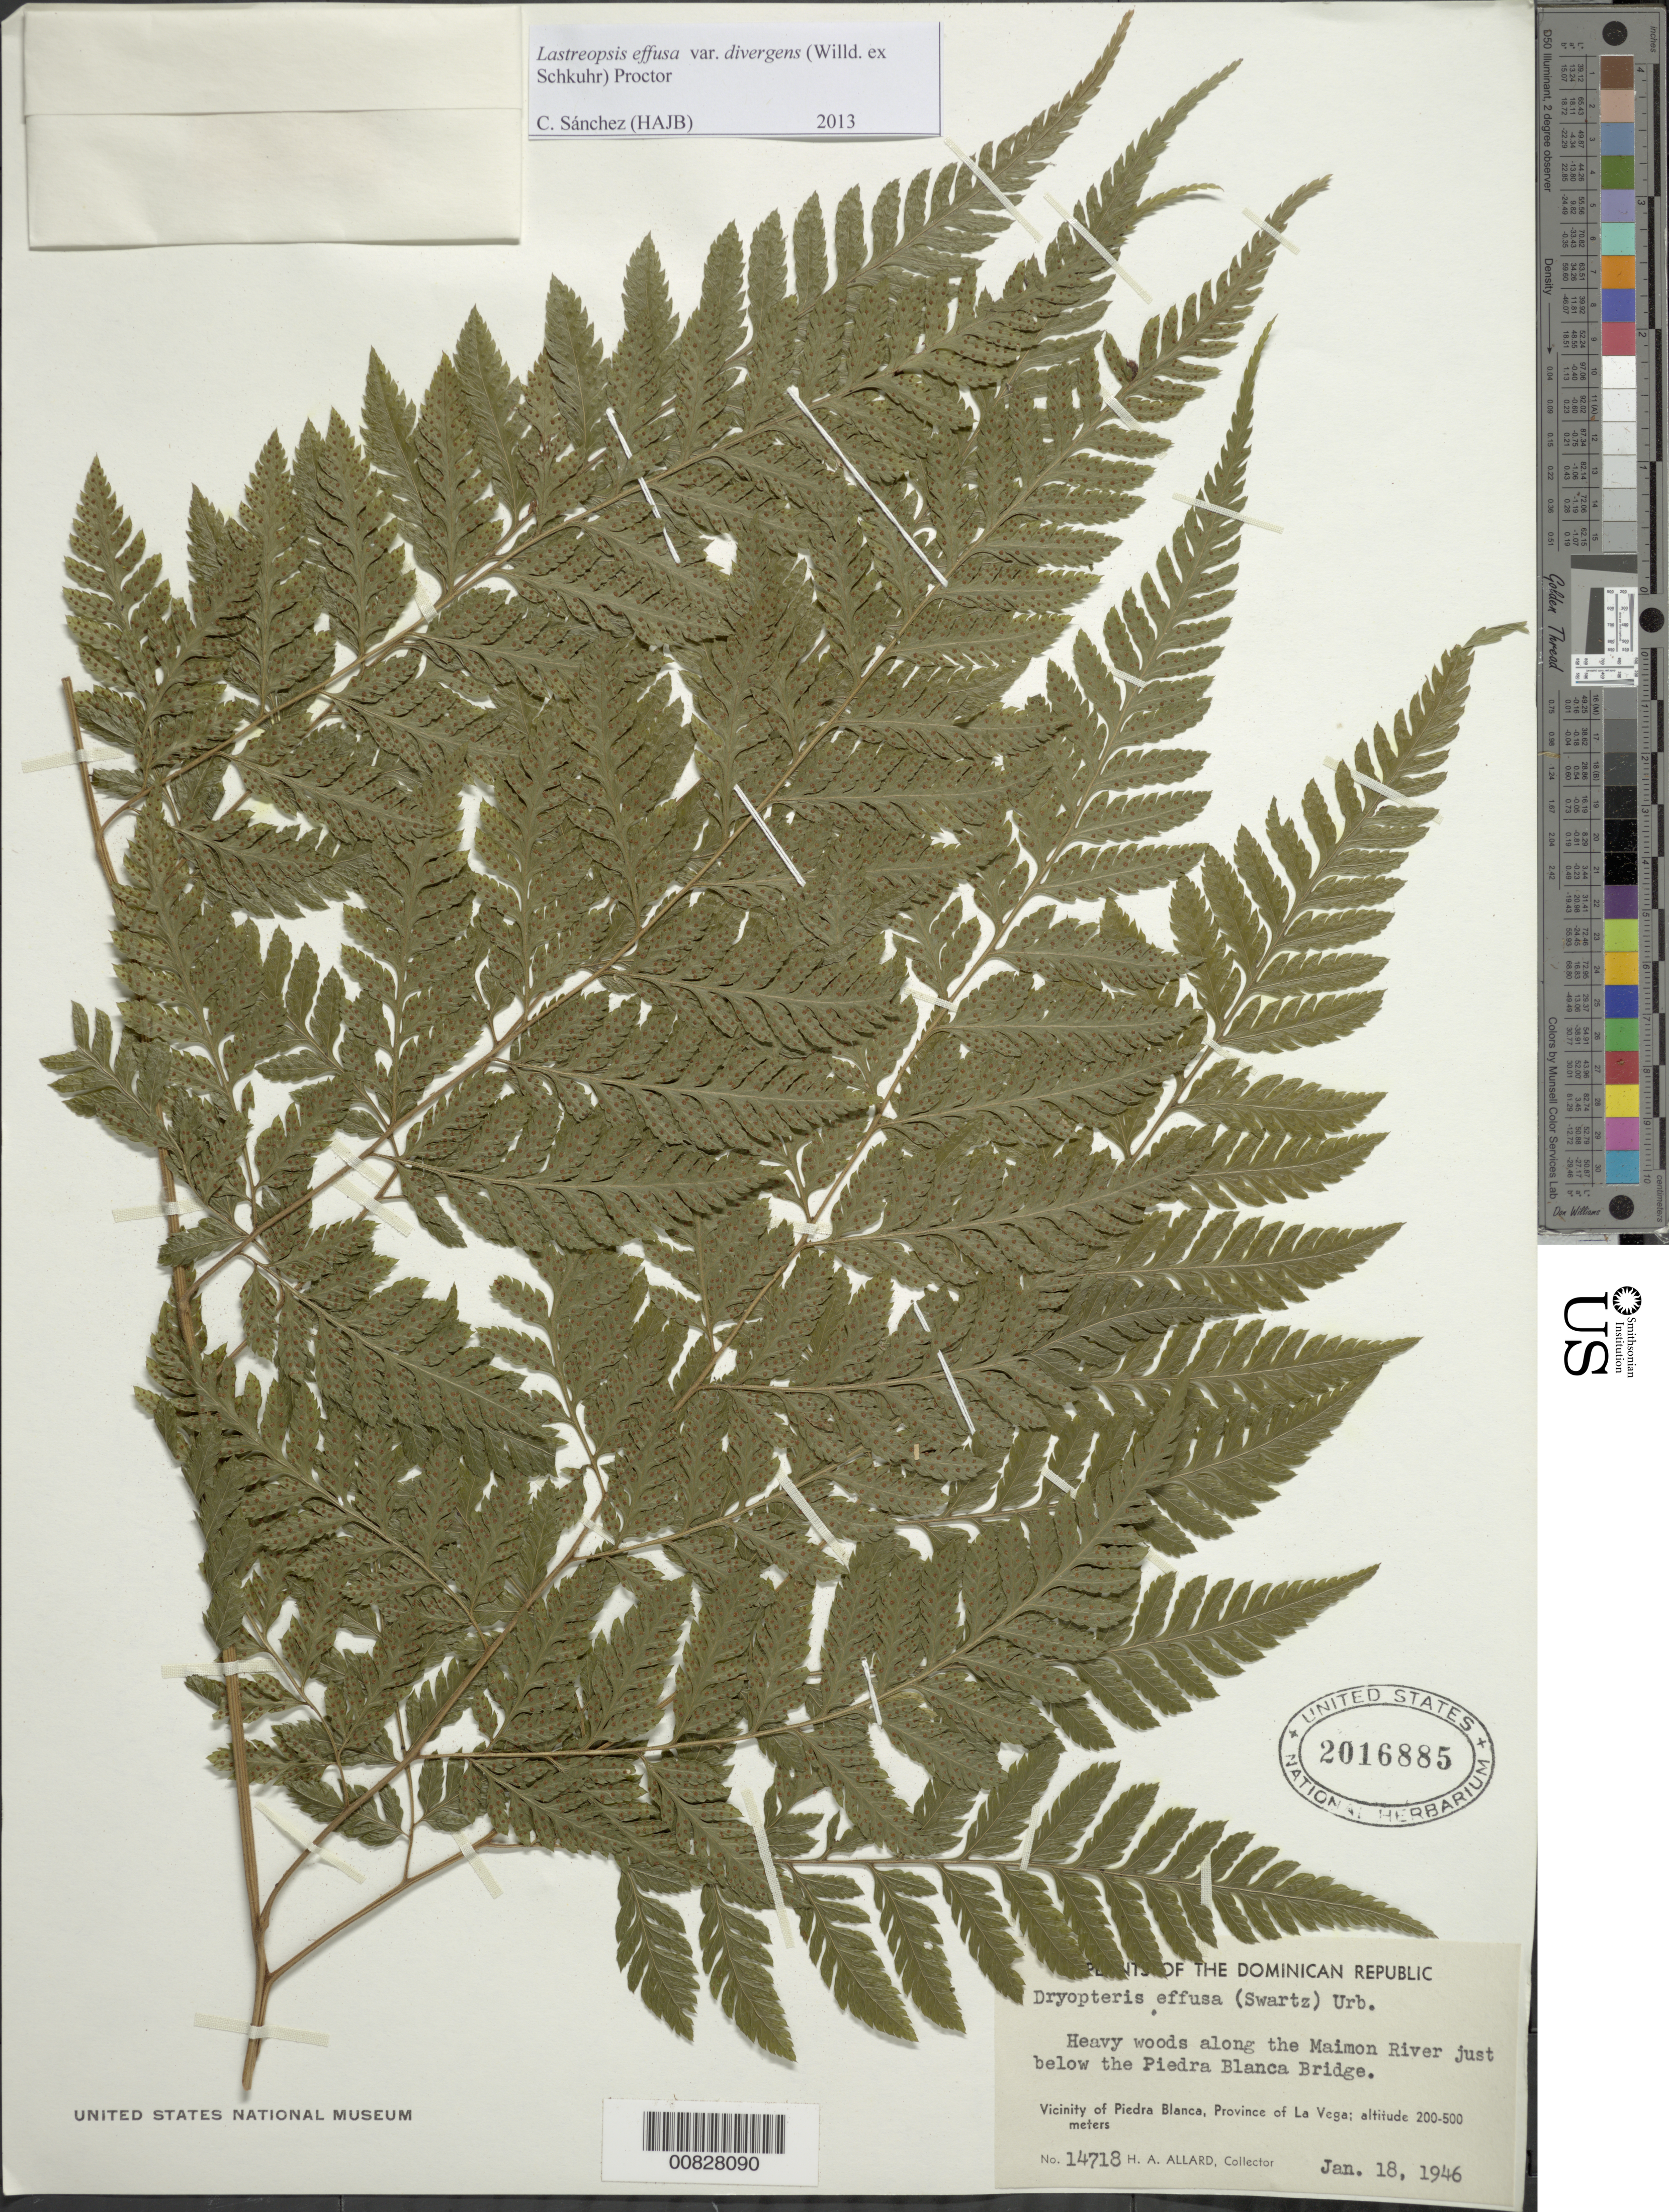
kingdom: Plantae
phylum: Tracheophyta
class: Polypodiopsida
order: Polypodiales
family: Dryopteridaceae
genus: Parapolystichum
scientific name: Parapolystichum effusum var. effusum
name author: (Sw.) Ching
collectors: H. A. Allard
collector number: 14718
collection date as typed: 18 Jan 1946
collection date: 1946-01-18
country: Dominican Republic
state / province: La Vega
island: Hispaniola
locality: Maimon river, below Piedra Blanca Bridge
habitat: Heavy woods along river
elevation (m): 200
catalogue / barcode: US 2016885